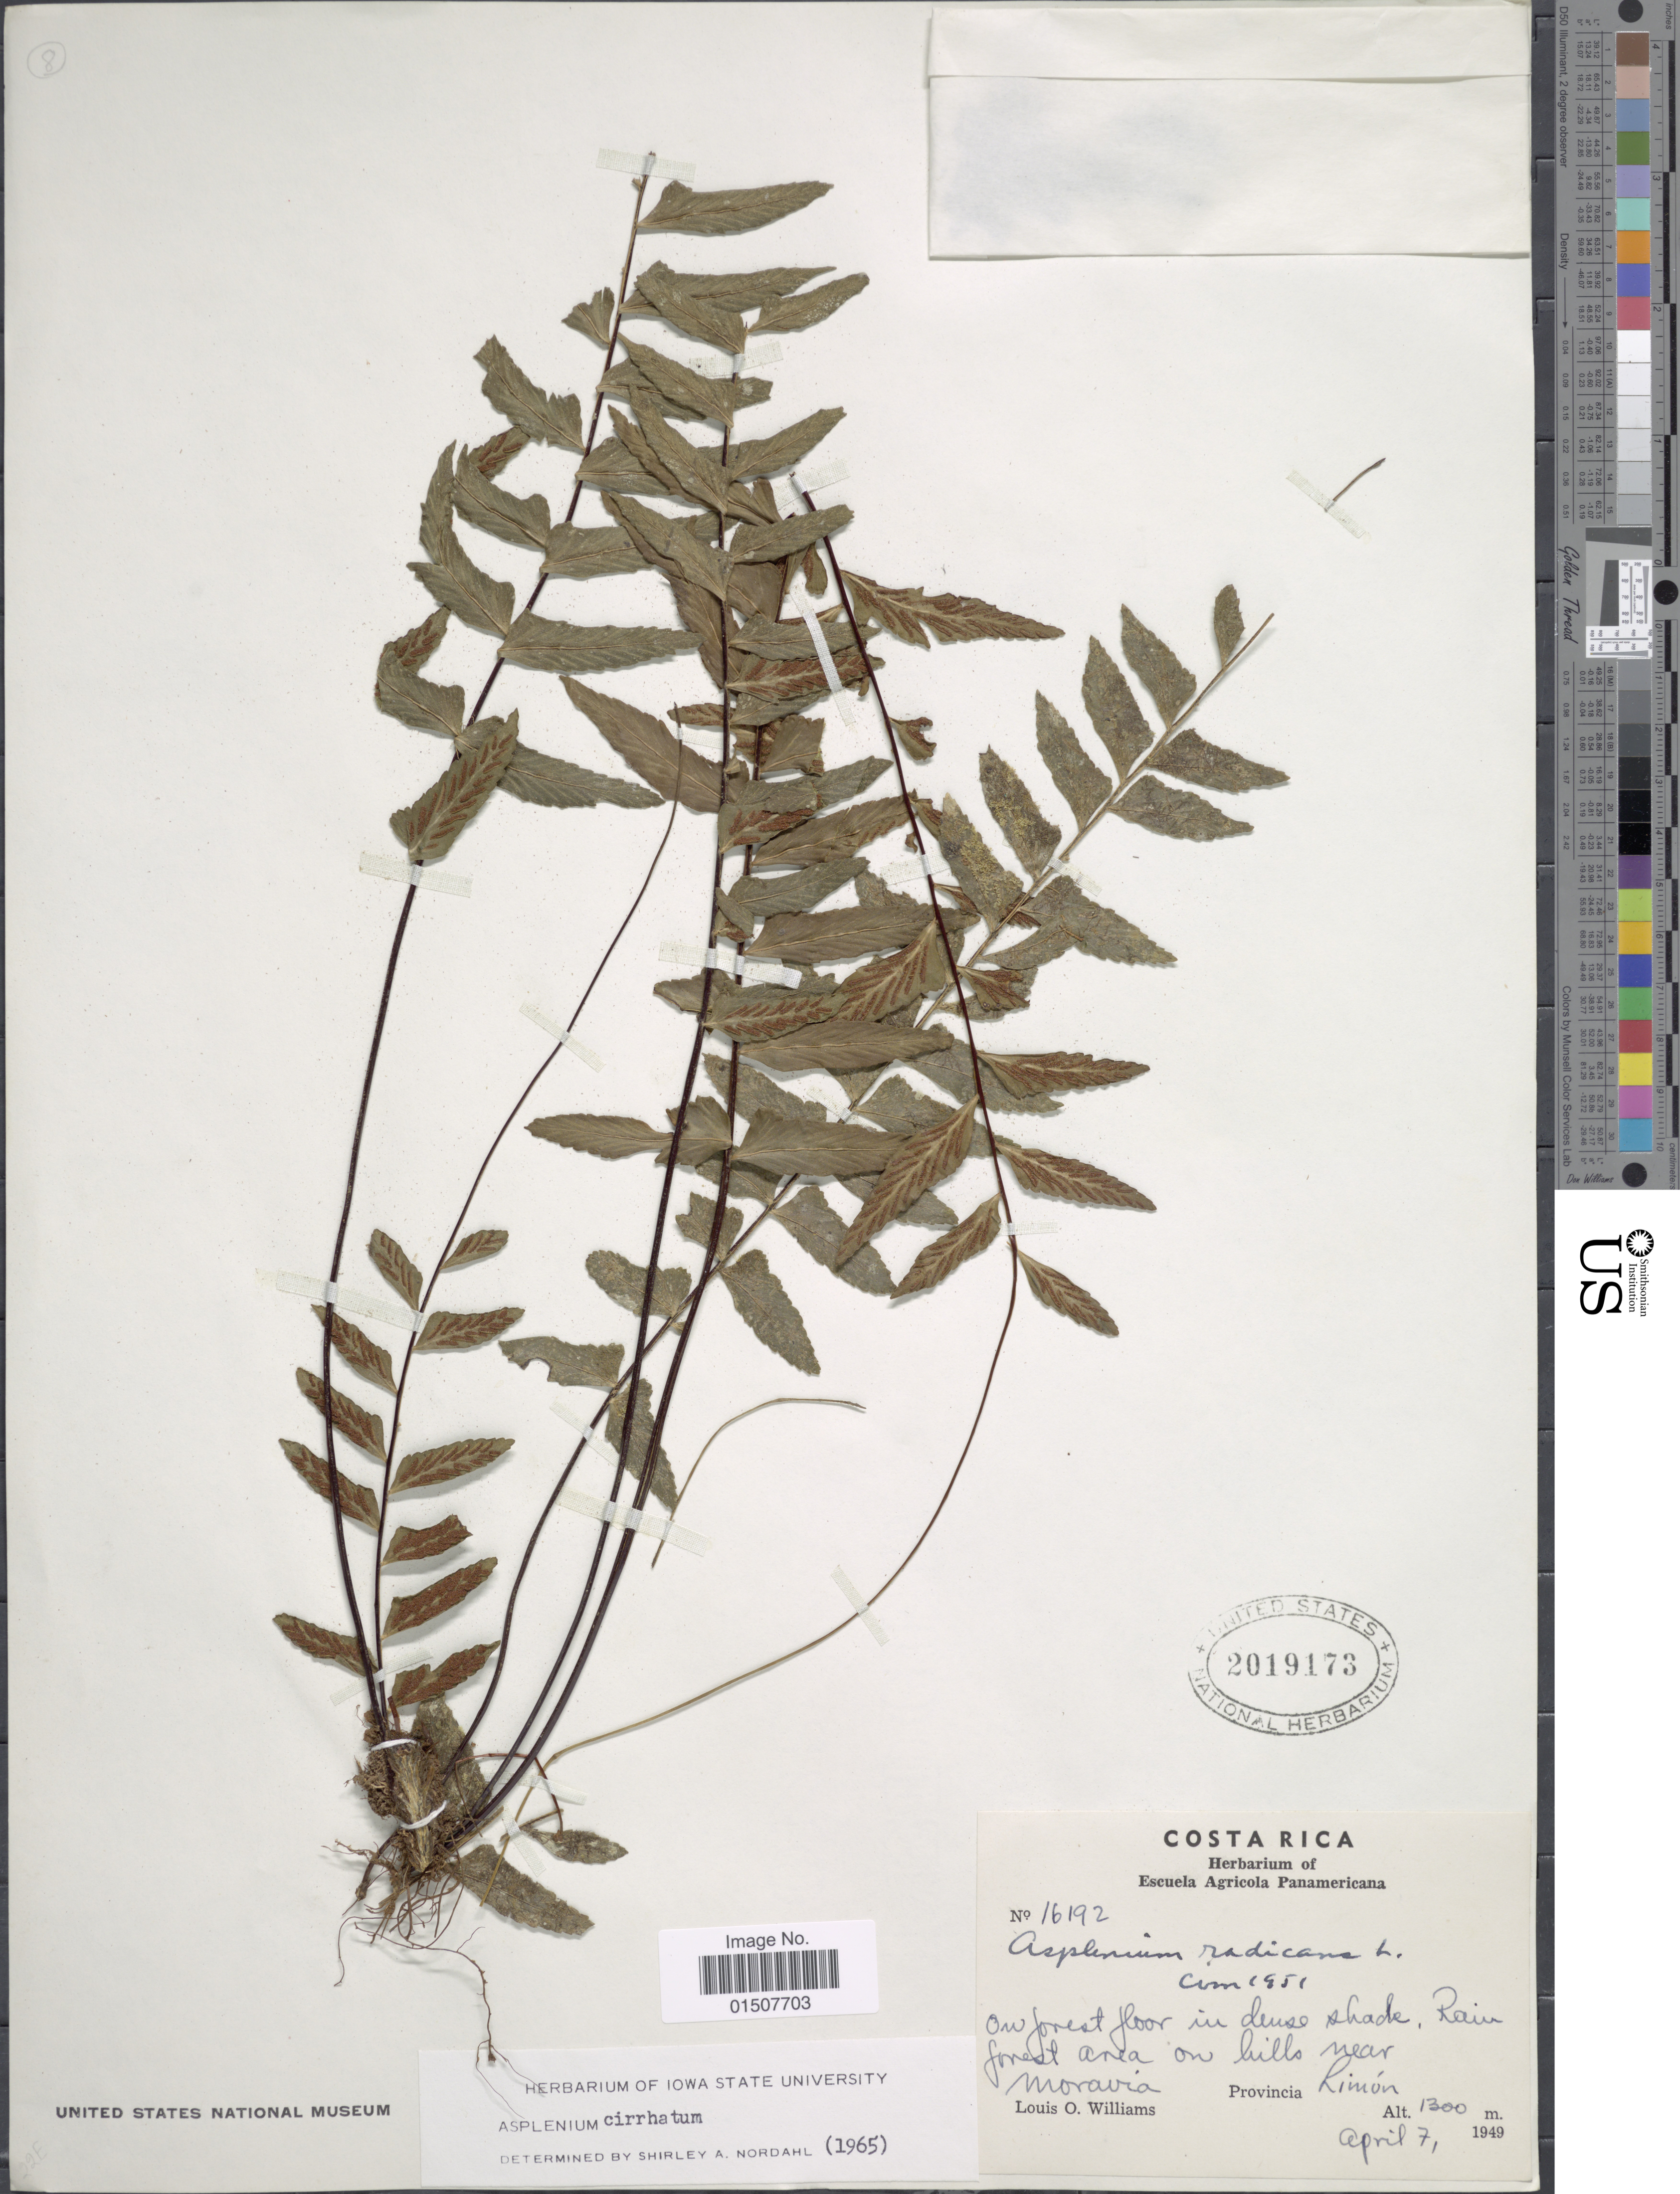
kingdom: Plantae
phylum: Tracheophyta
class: Polypodiopsida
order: Polypodiales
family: Aspleniaceae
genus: Asplenium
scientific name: Asplenium radicans var. cirrhatum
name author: (Rich. ex Willd.) Rosenst.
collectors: L. O. Williams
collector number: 16192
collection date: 1949-04-07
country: Costa Rica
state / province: Limón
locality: Rain forest area on hills near Moravia. Provincia Limon.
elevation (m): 1300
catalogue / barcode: US 2019173